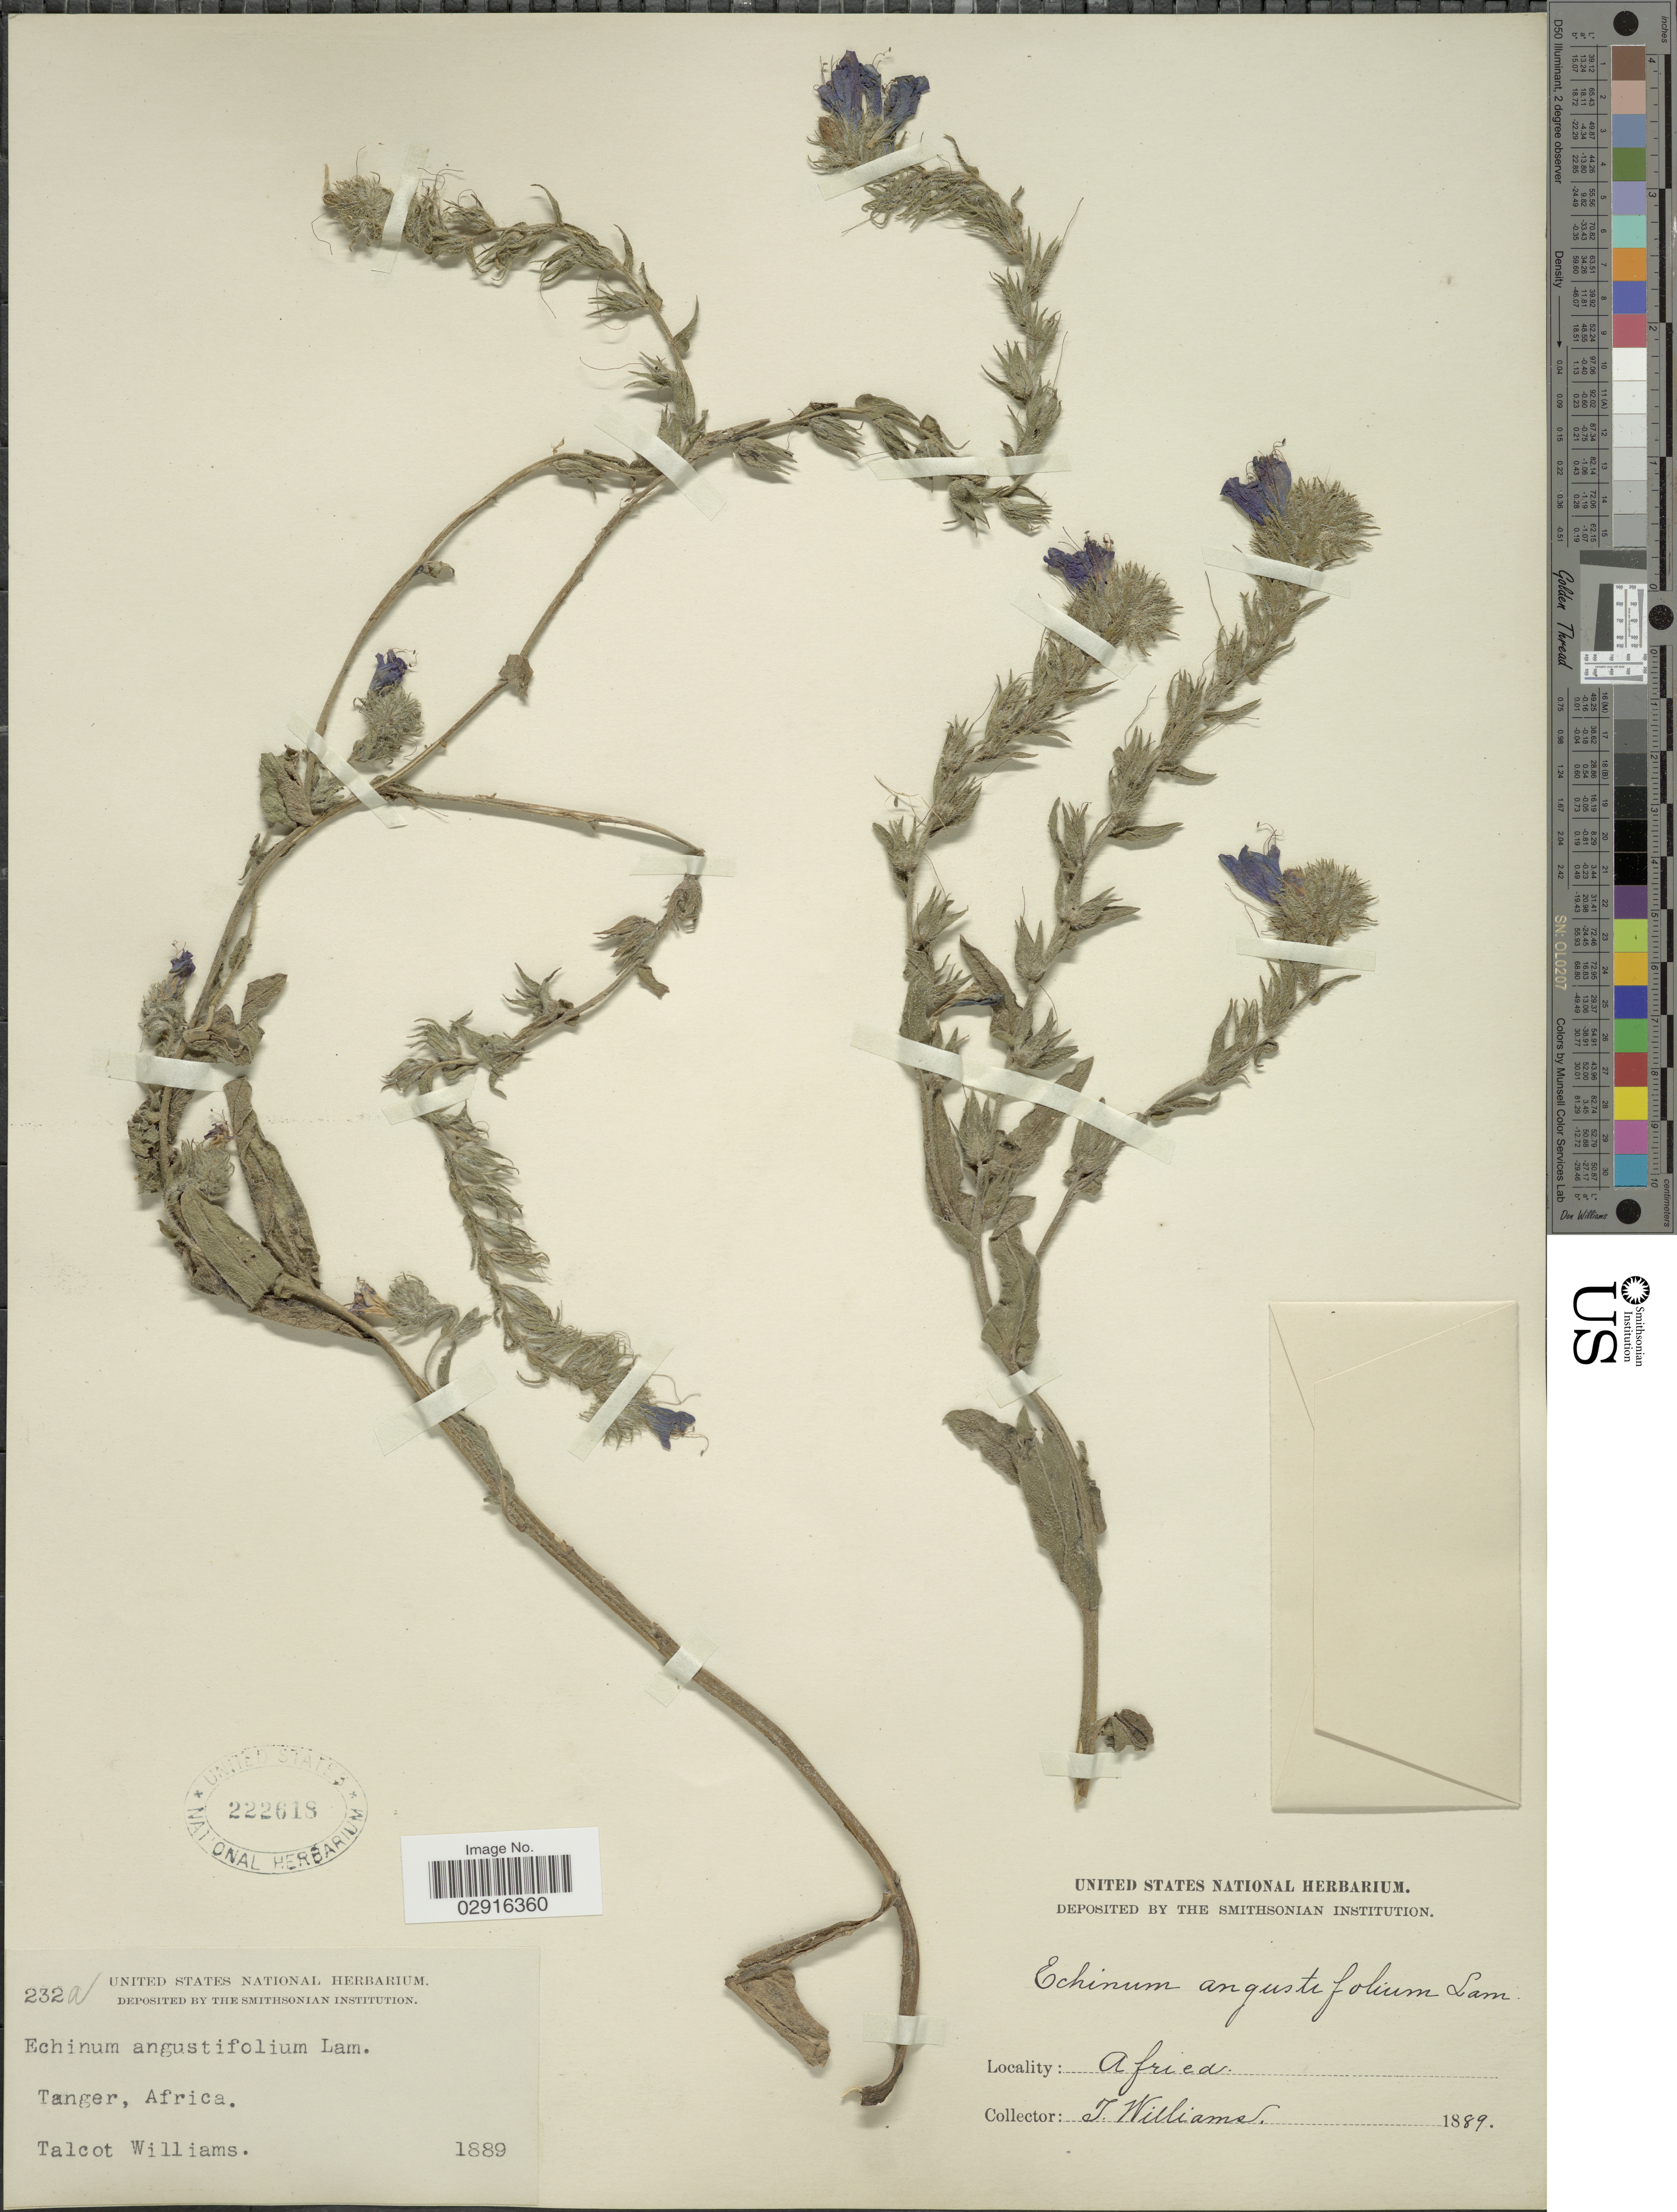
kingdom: Plantae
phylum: Tracheophyta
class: Magnoliopsida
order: Boraginales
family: Boraginaceae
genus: Echium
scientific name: Echium angustifolium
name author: Mill.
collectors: T. Williams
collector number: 232a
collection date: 1889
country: Morocco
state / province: Tanger-Tétouan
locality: Tanger, Africa.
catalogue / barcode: US 222618